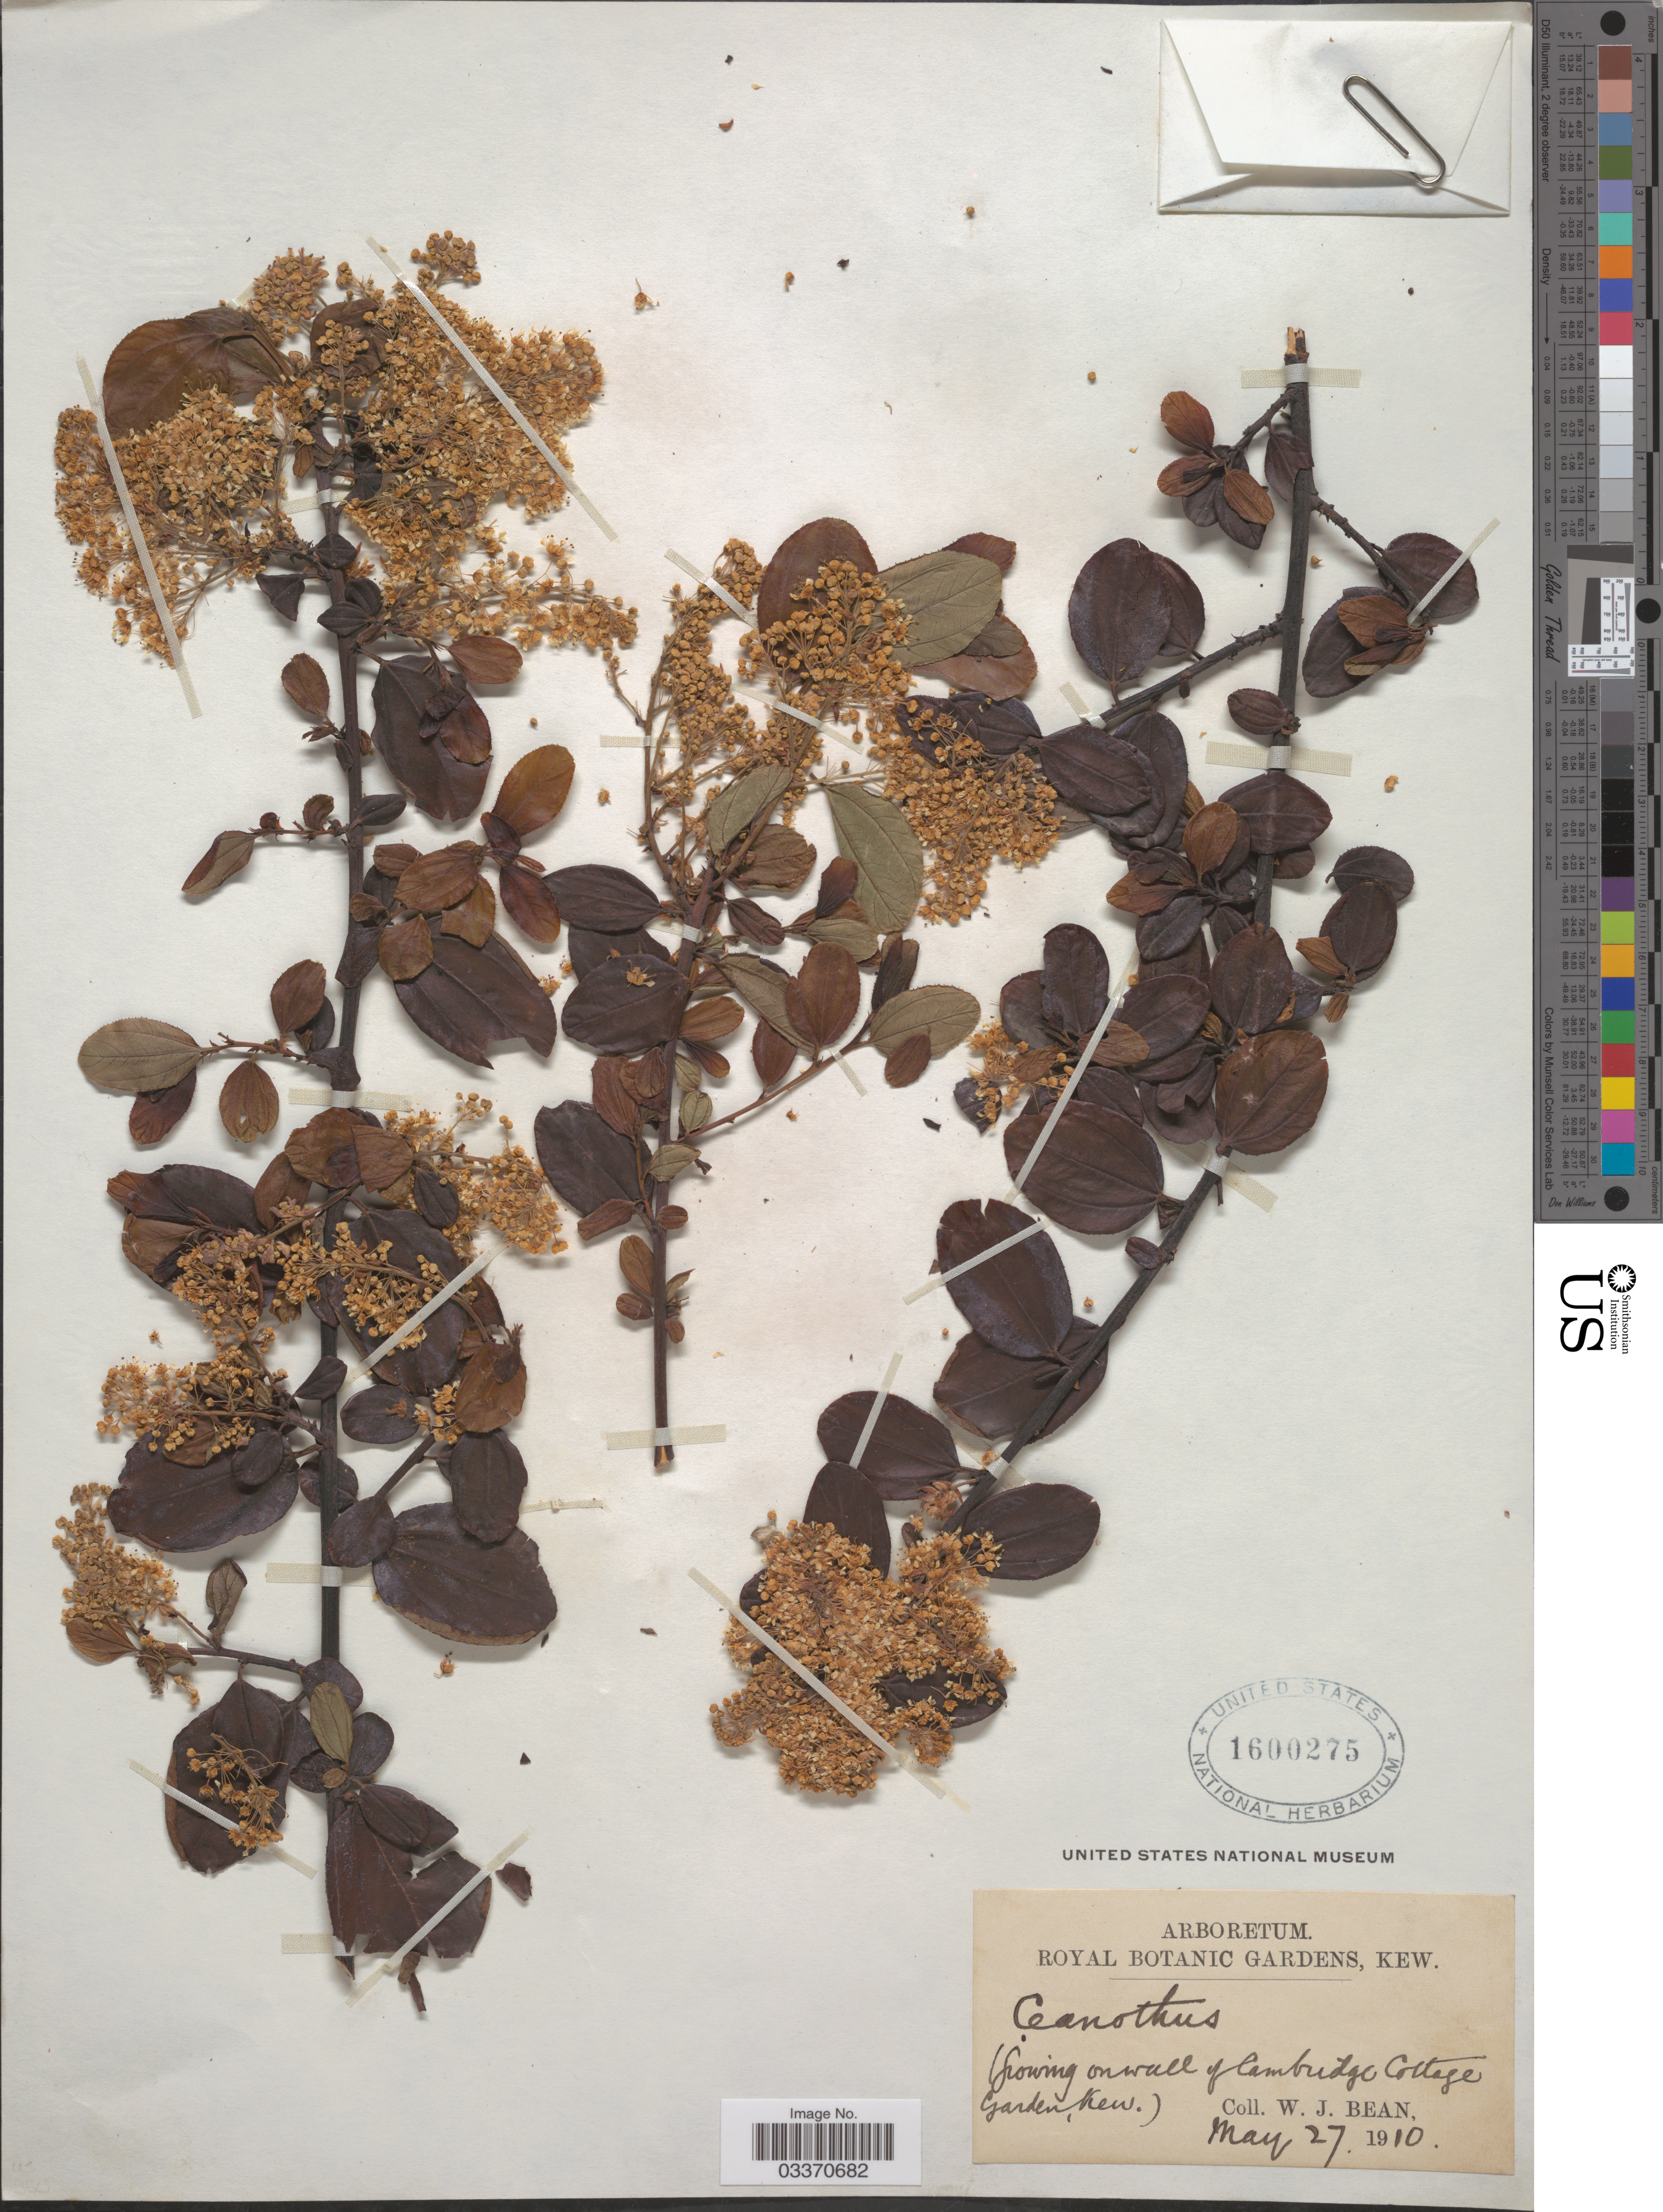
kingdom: Plantae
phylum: Tracheophyta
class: Magnoliopsida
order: Rosales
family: Rhamnaceae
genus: Ceanothus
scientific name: Ceanothus sp.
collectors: W. J. Bean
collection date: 1910-05-27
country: United Kingdom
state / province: England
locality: Wall of Cambridge College Garden, Kew.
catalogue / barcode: US 1600275